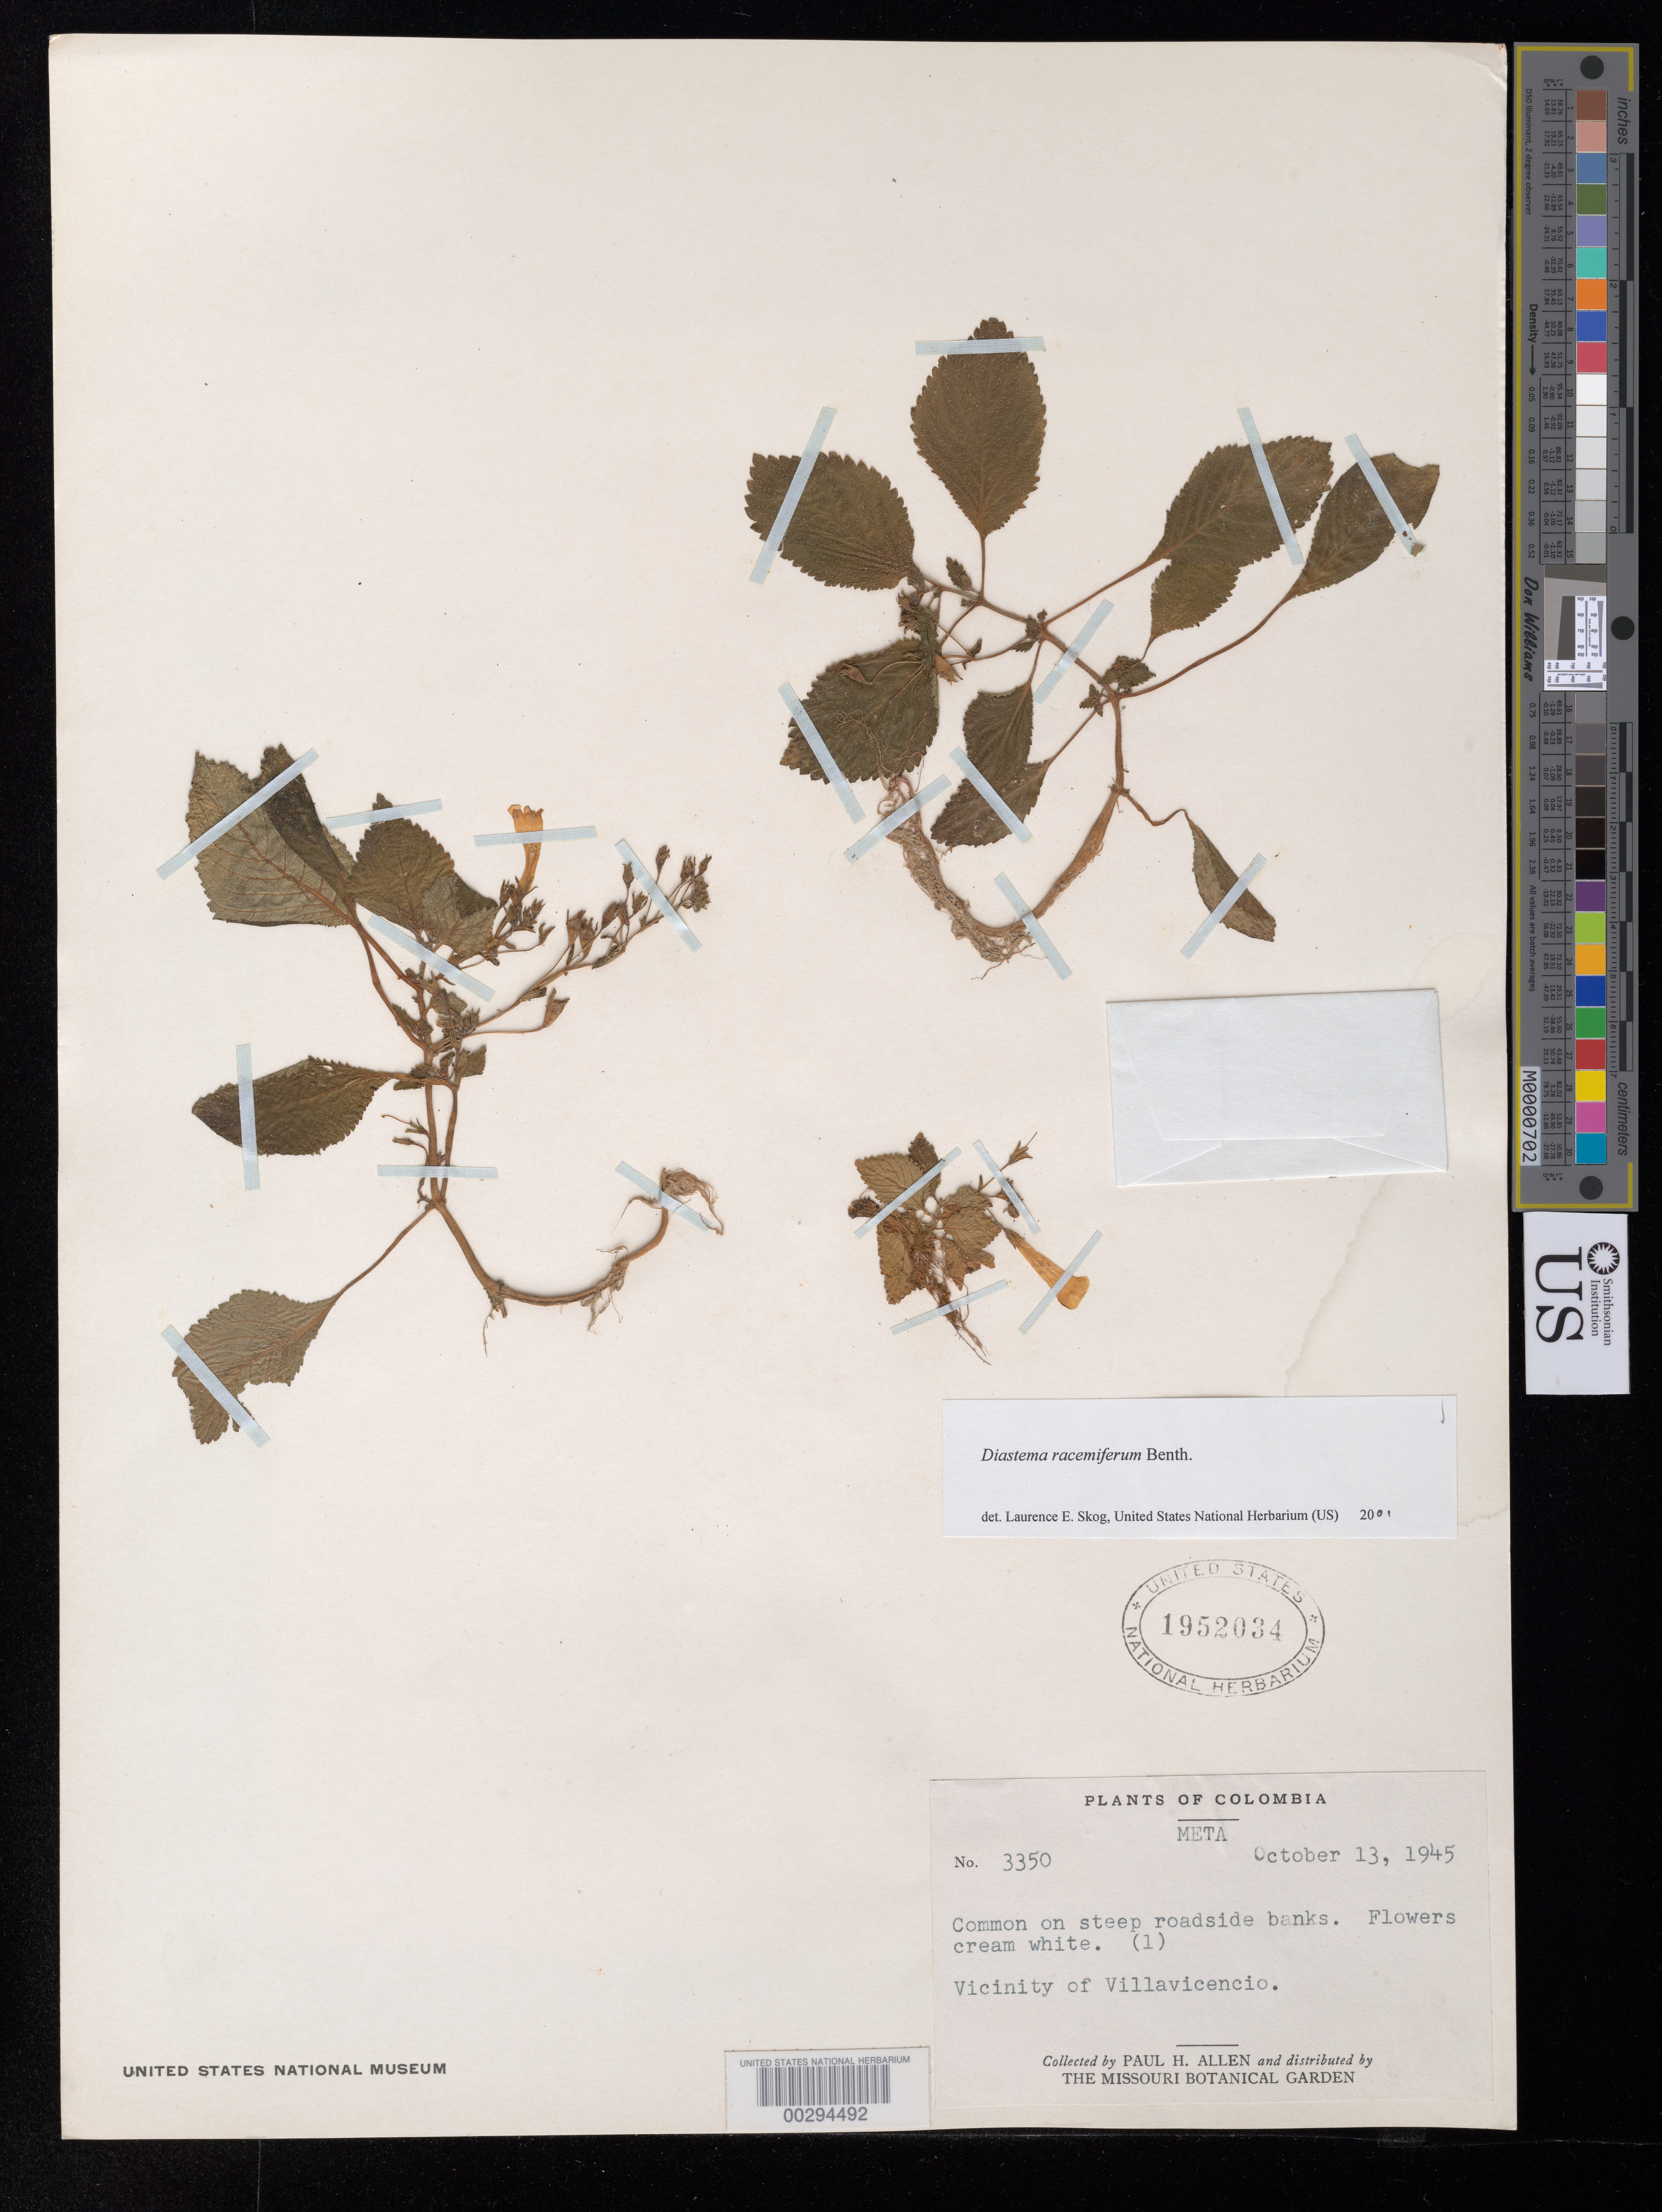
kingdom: Plantae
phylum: Tracheophyta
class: Magnoliopsida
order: Lamiales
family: Gesneriaceae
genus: Diastema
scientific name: Diastema racemiferum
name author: Benth.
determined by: Skog, Laurence E.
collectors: P. H. Allen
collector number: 3350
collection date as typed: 13 Oct 1945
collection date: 1945-10-13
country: Colombia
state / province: Meta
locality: Vicinity of Villavicencio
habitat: Common on steep roadside banks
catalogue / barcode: US 1952034